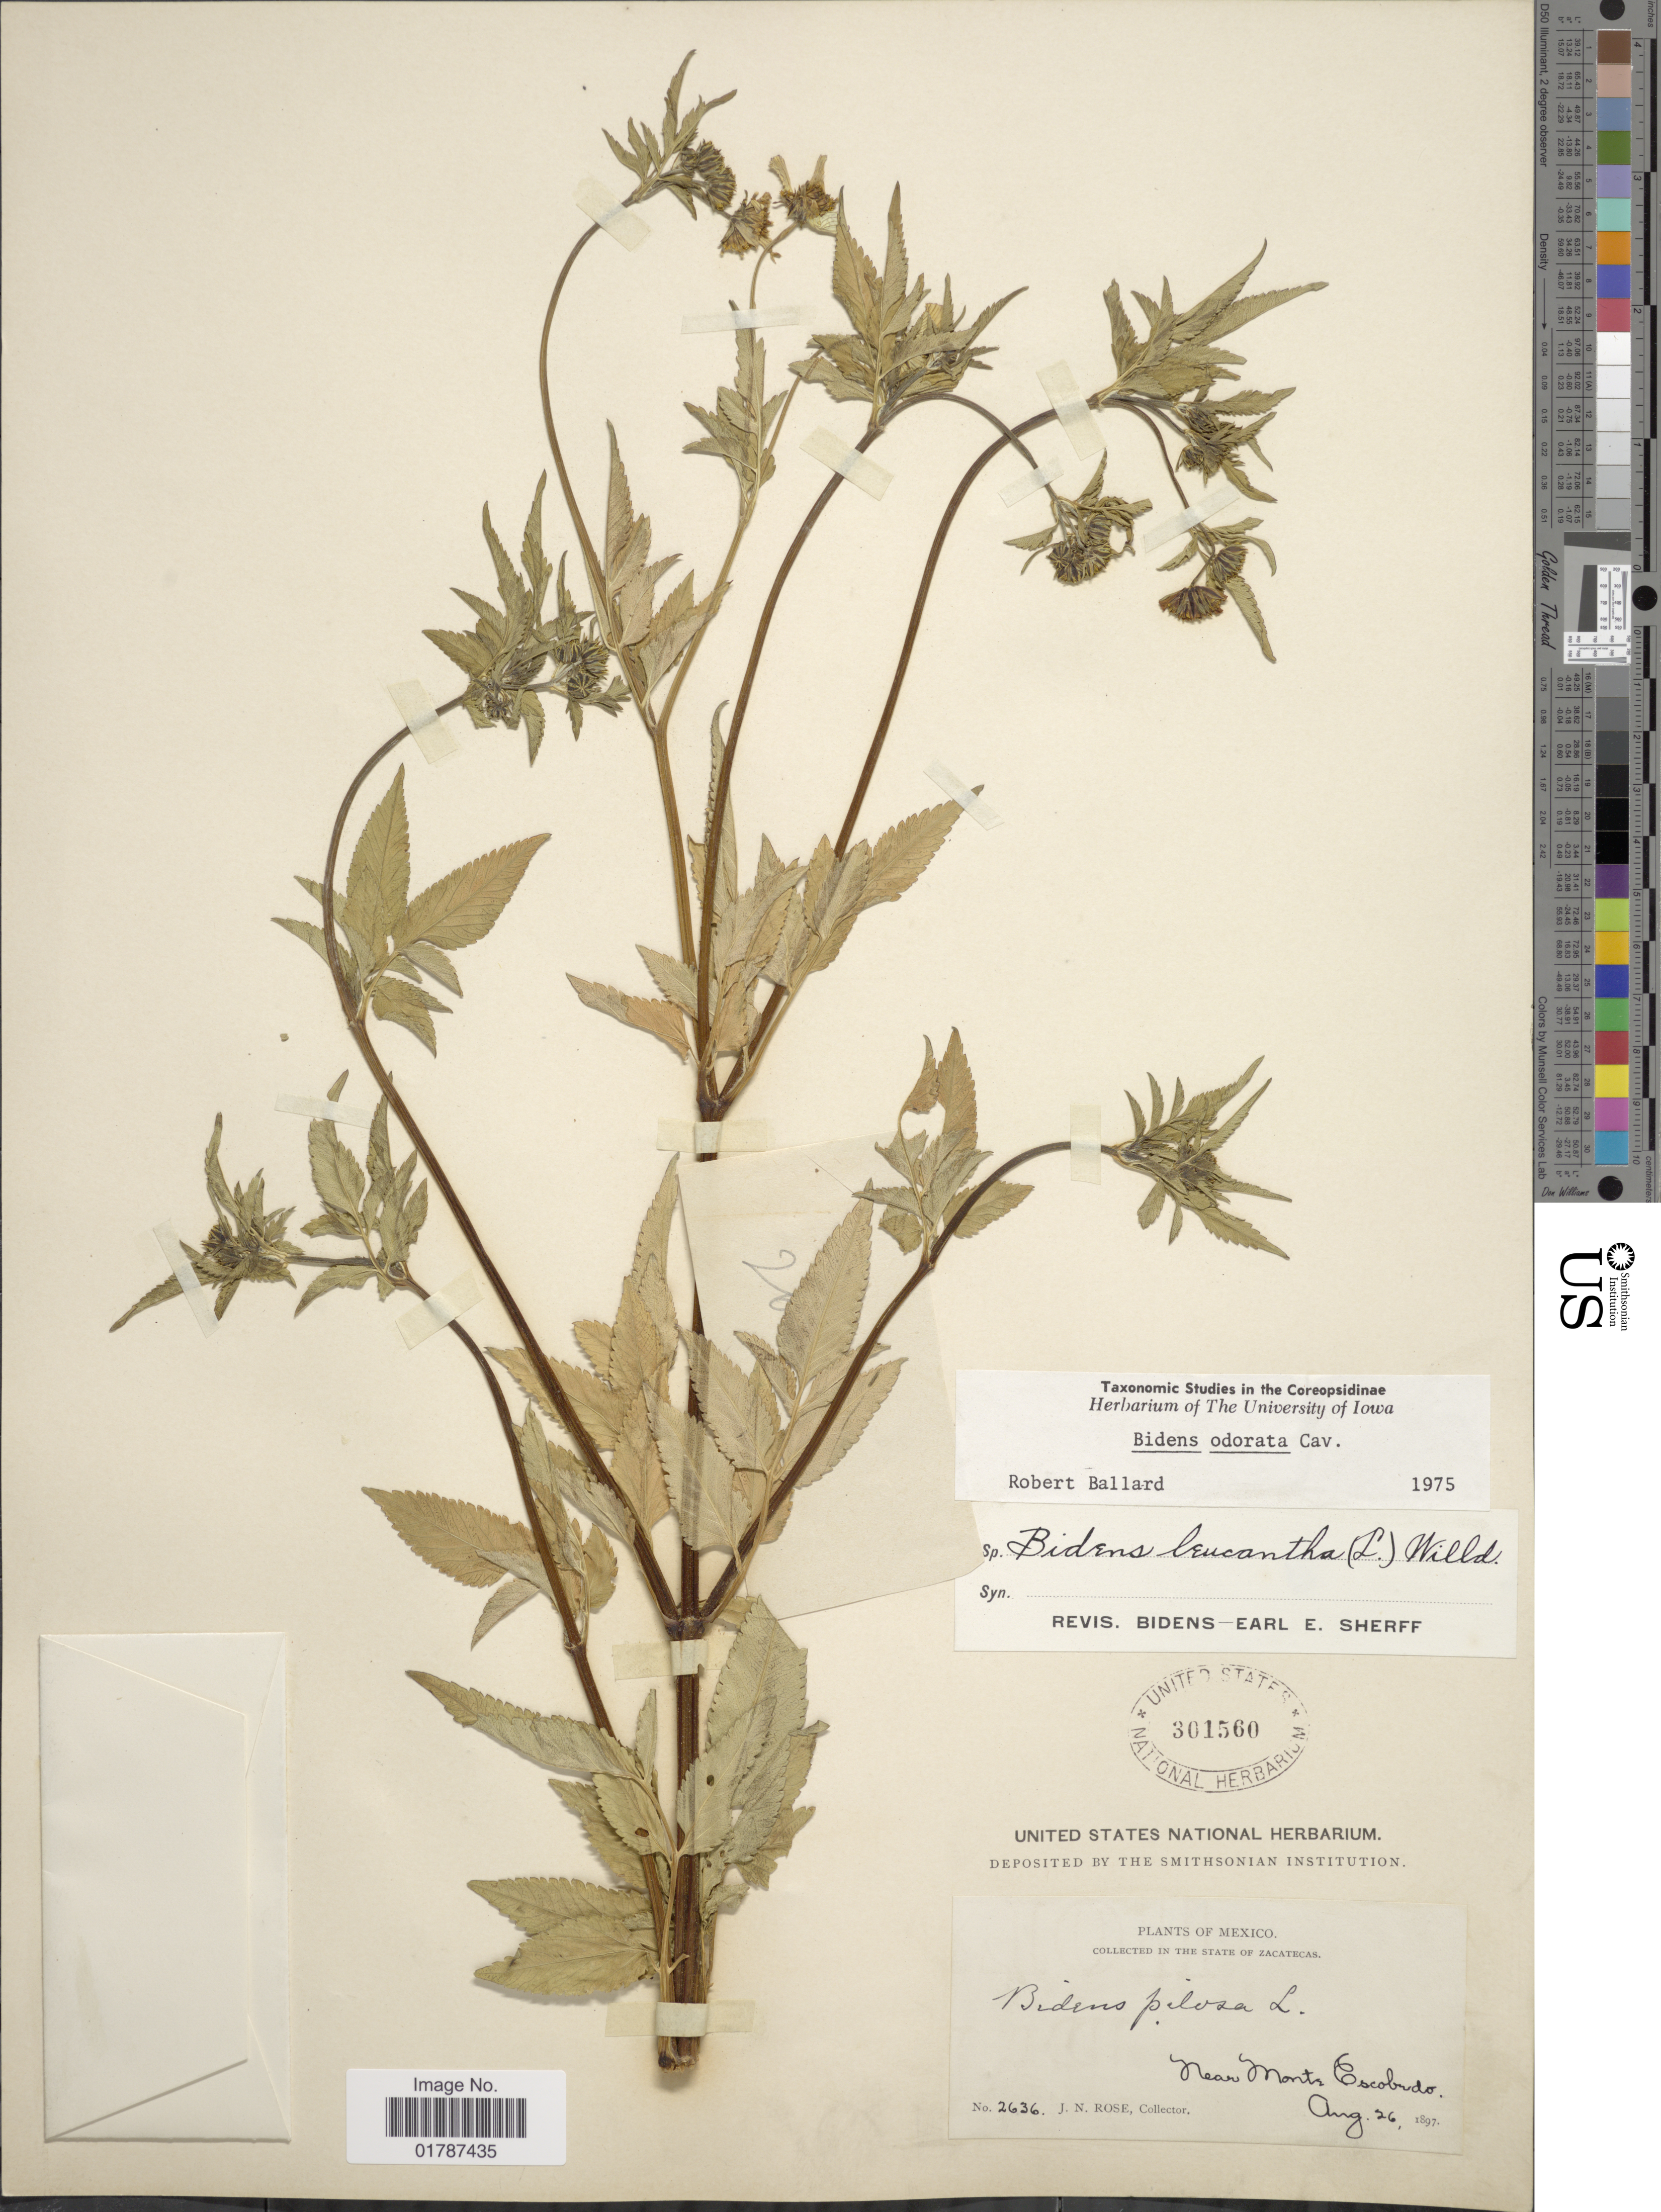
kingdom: Plantae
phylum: Tracheophyta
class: Magnoliopsida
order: Asterales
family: Asteraceae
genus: Bidens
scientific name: Bidens odorata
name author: Cav.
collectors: J. N. Rose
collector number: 2636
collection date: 1897-08-26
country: Mexico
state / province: Zacatecas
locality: In the State of Zacatecas, Near Monte Escobedo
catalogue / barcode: US 301560